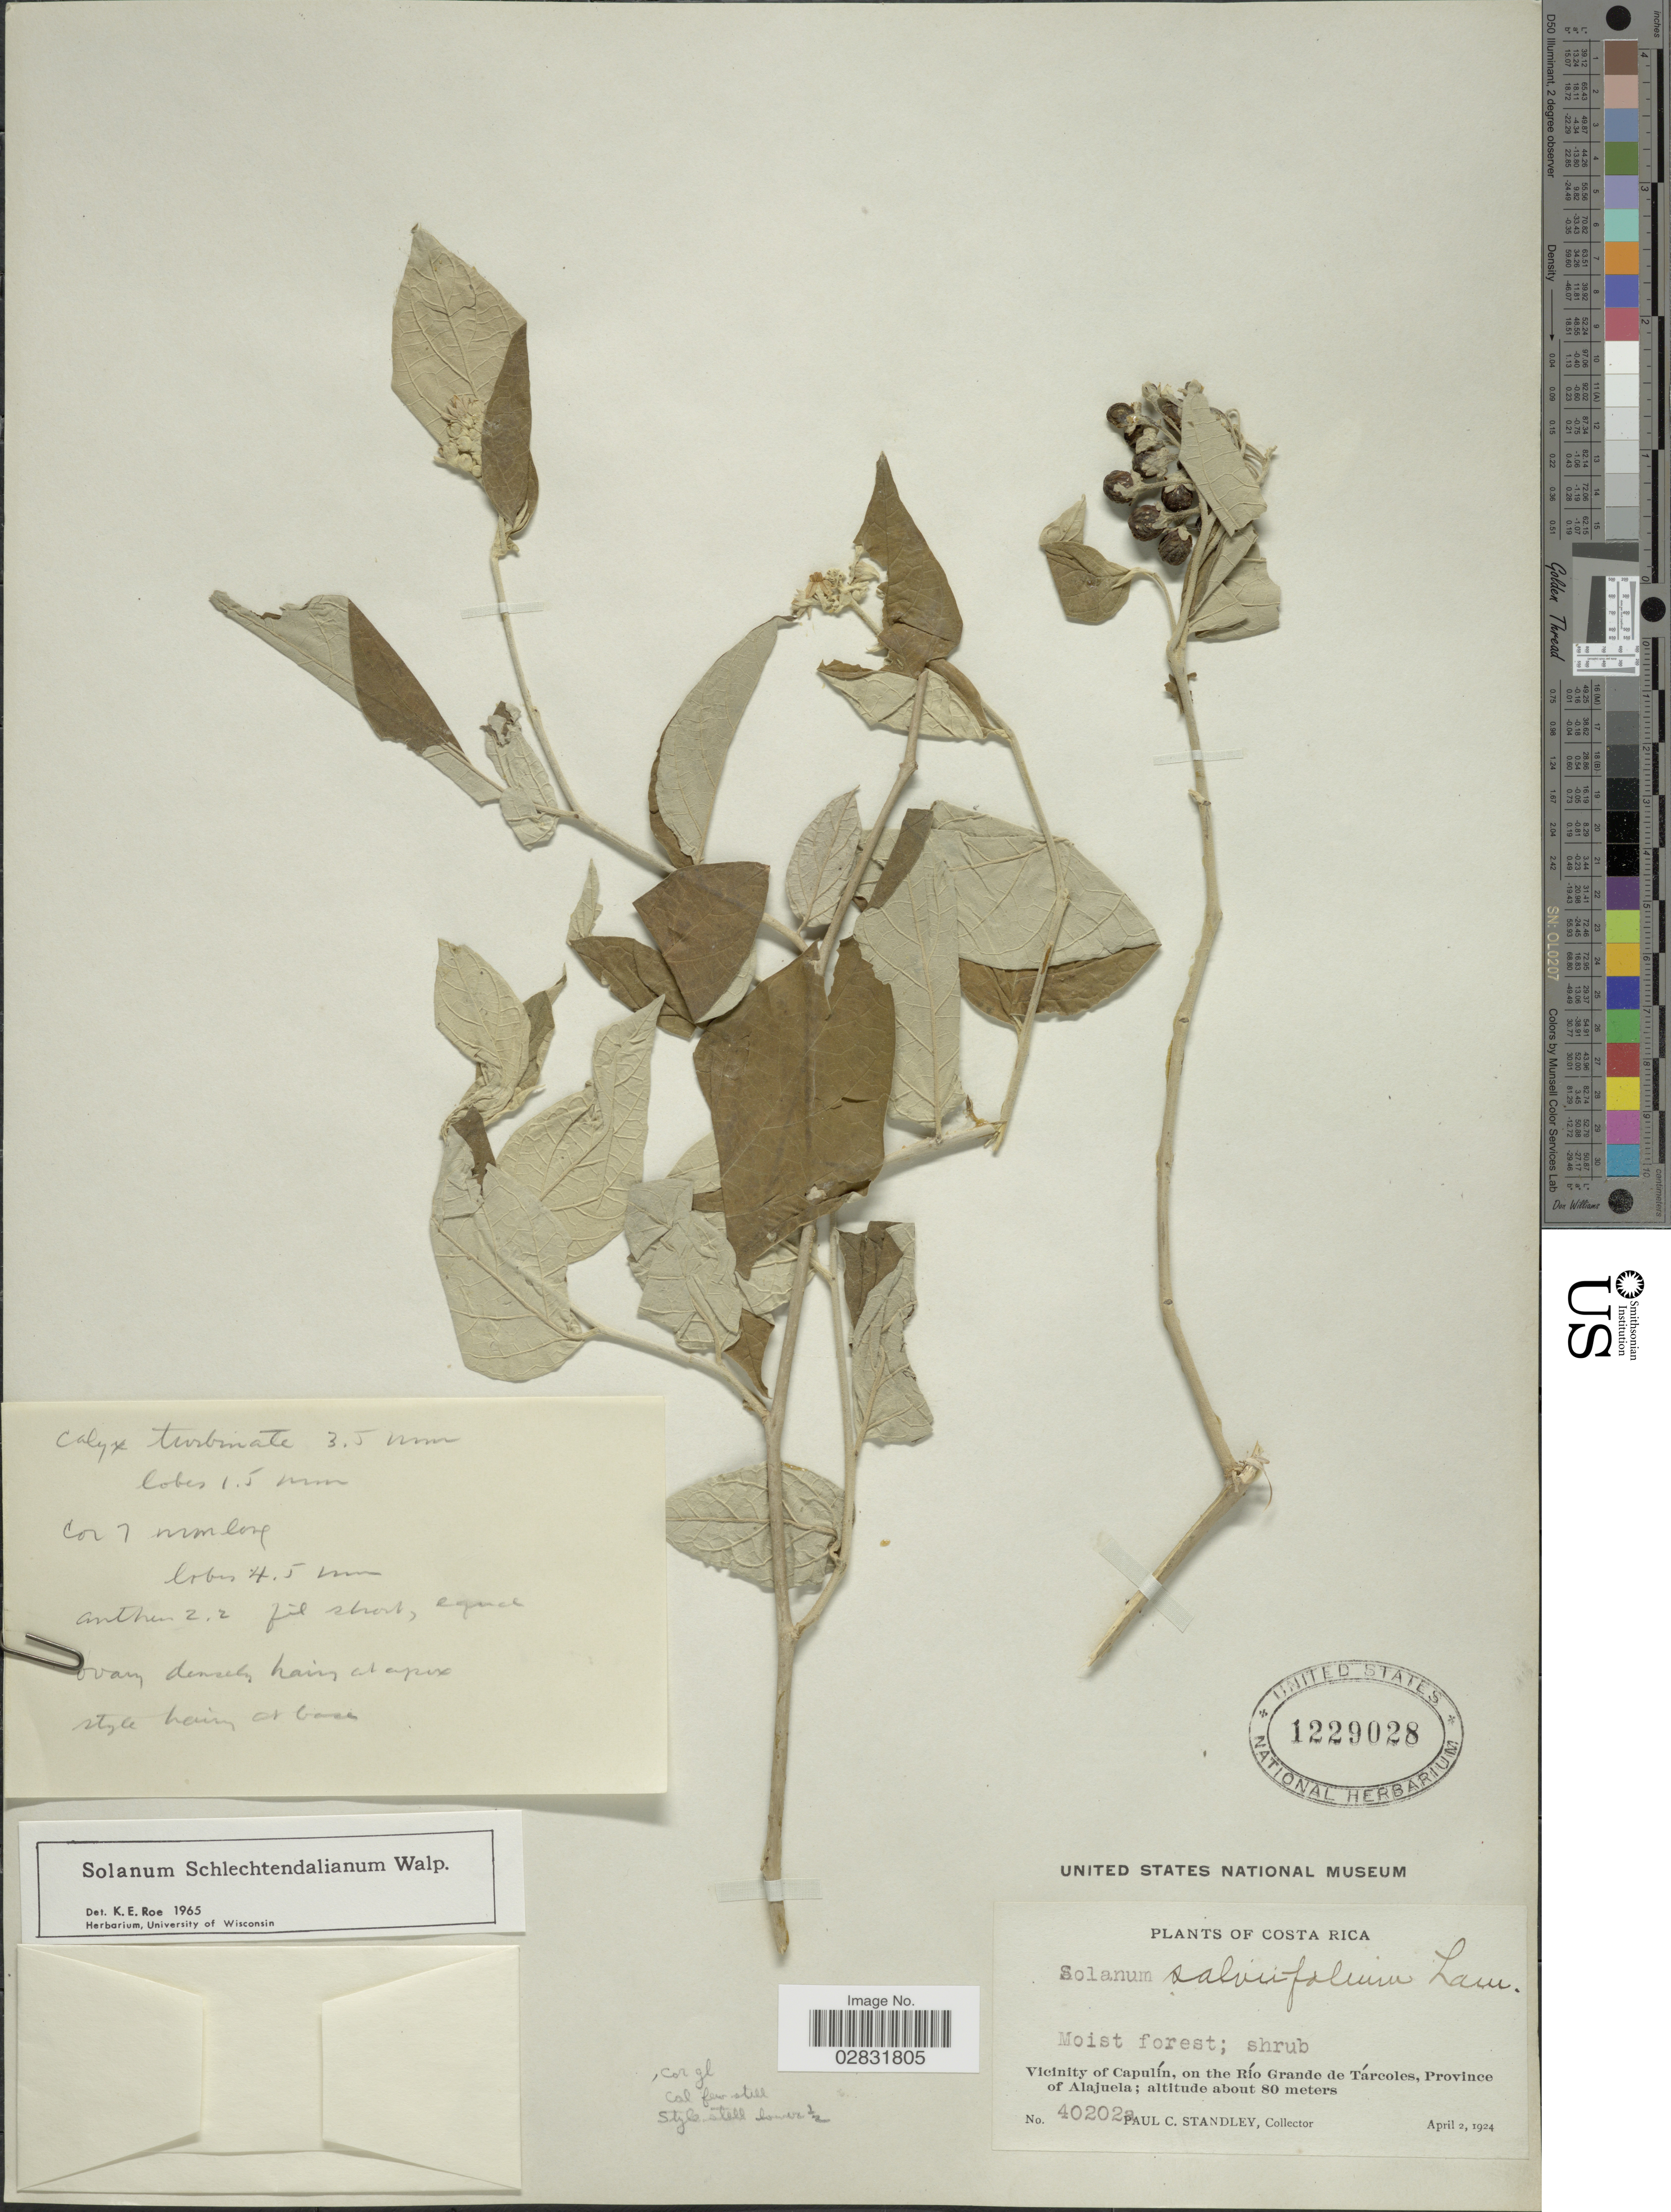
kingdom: Plantae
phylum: Tracheophyta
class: Magnoliopsida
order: Solanales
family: Solanaceae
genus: Solanum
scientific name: Solanum schlechtendalianum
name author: Walp.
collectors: P. C. Standley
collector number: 40202a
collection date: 1924-04-02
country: Costa Rica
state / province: Alajuela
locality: Vicinity of Capulín, on the Río Grande de Tárcoles.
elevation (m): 80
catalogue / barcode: US 1229028